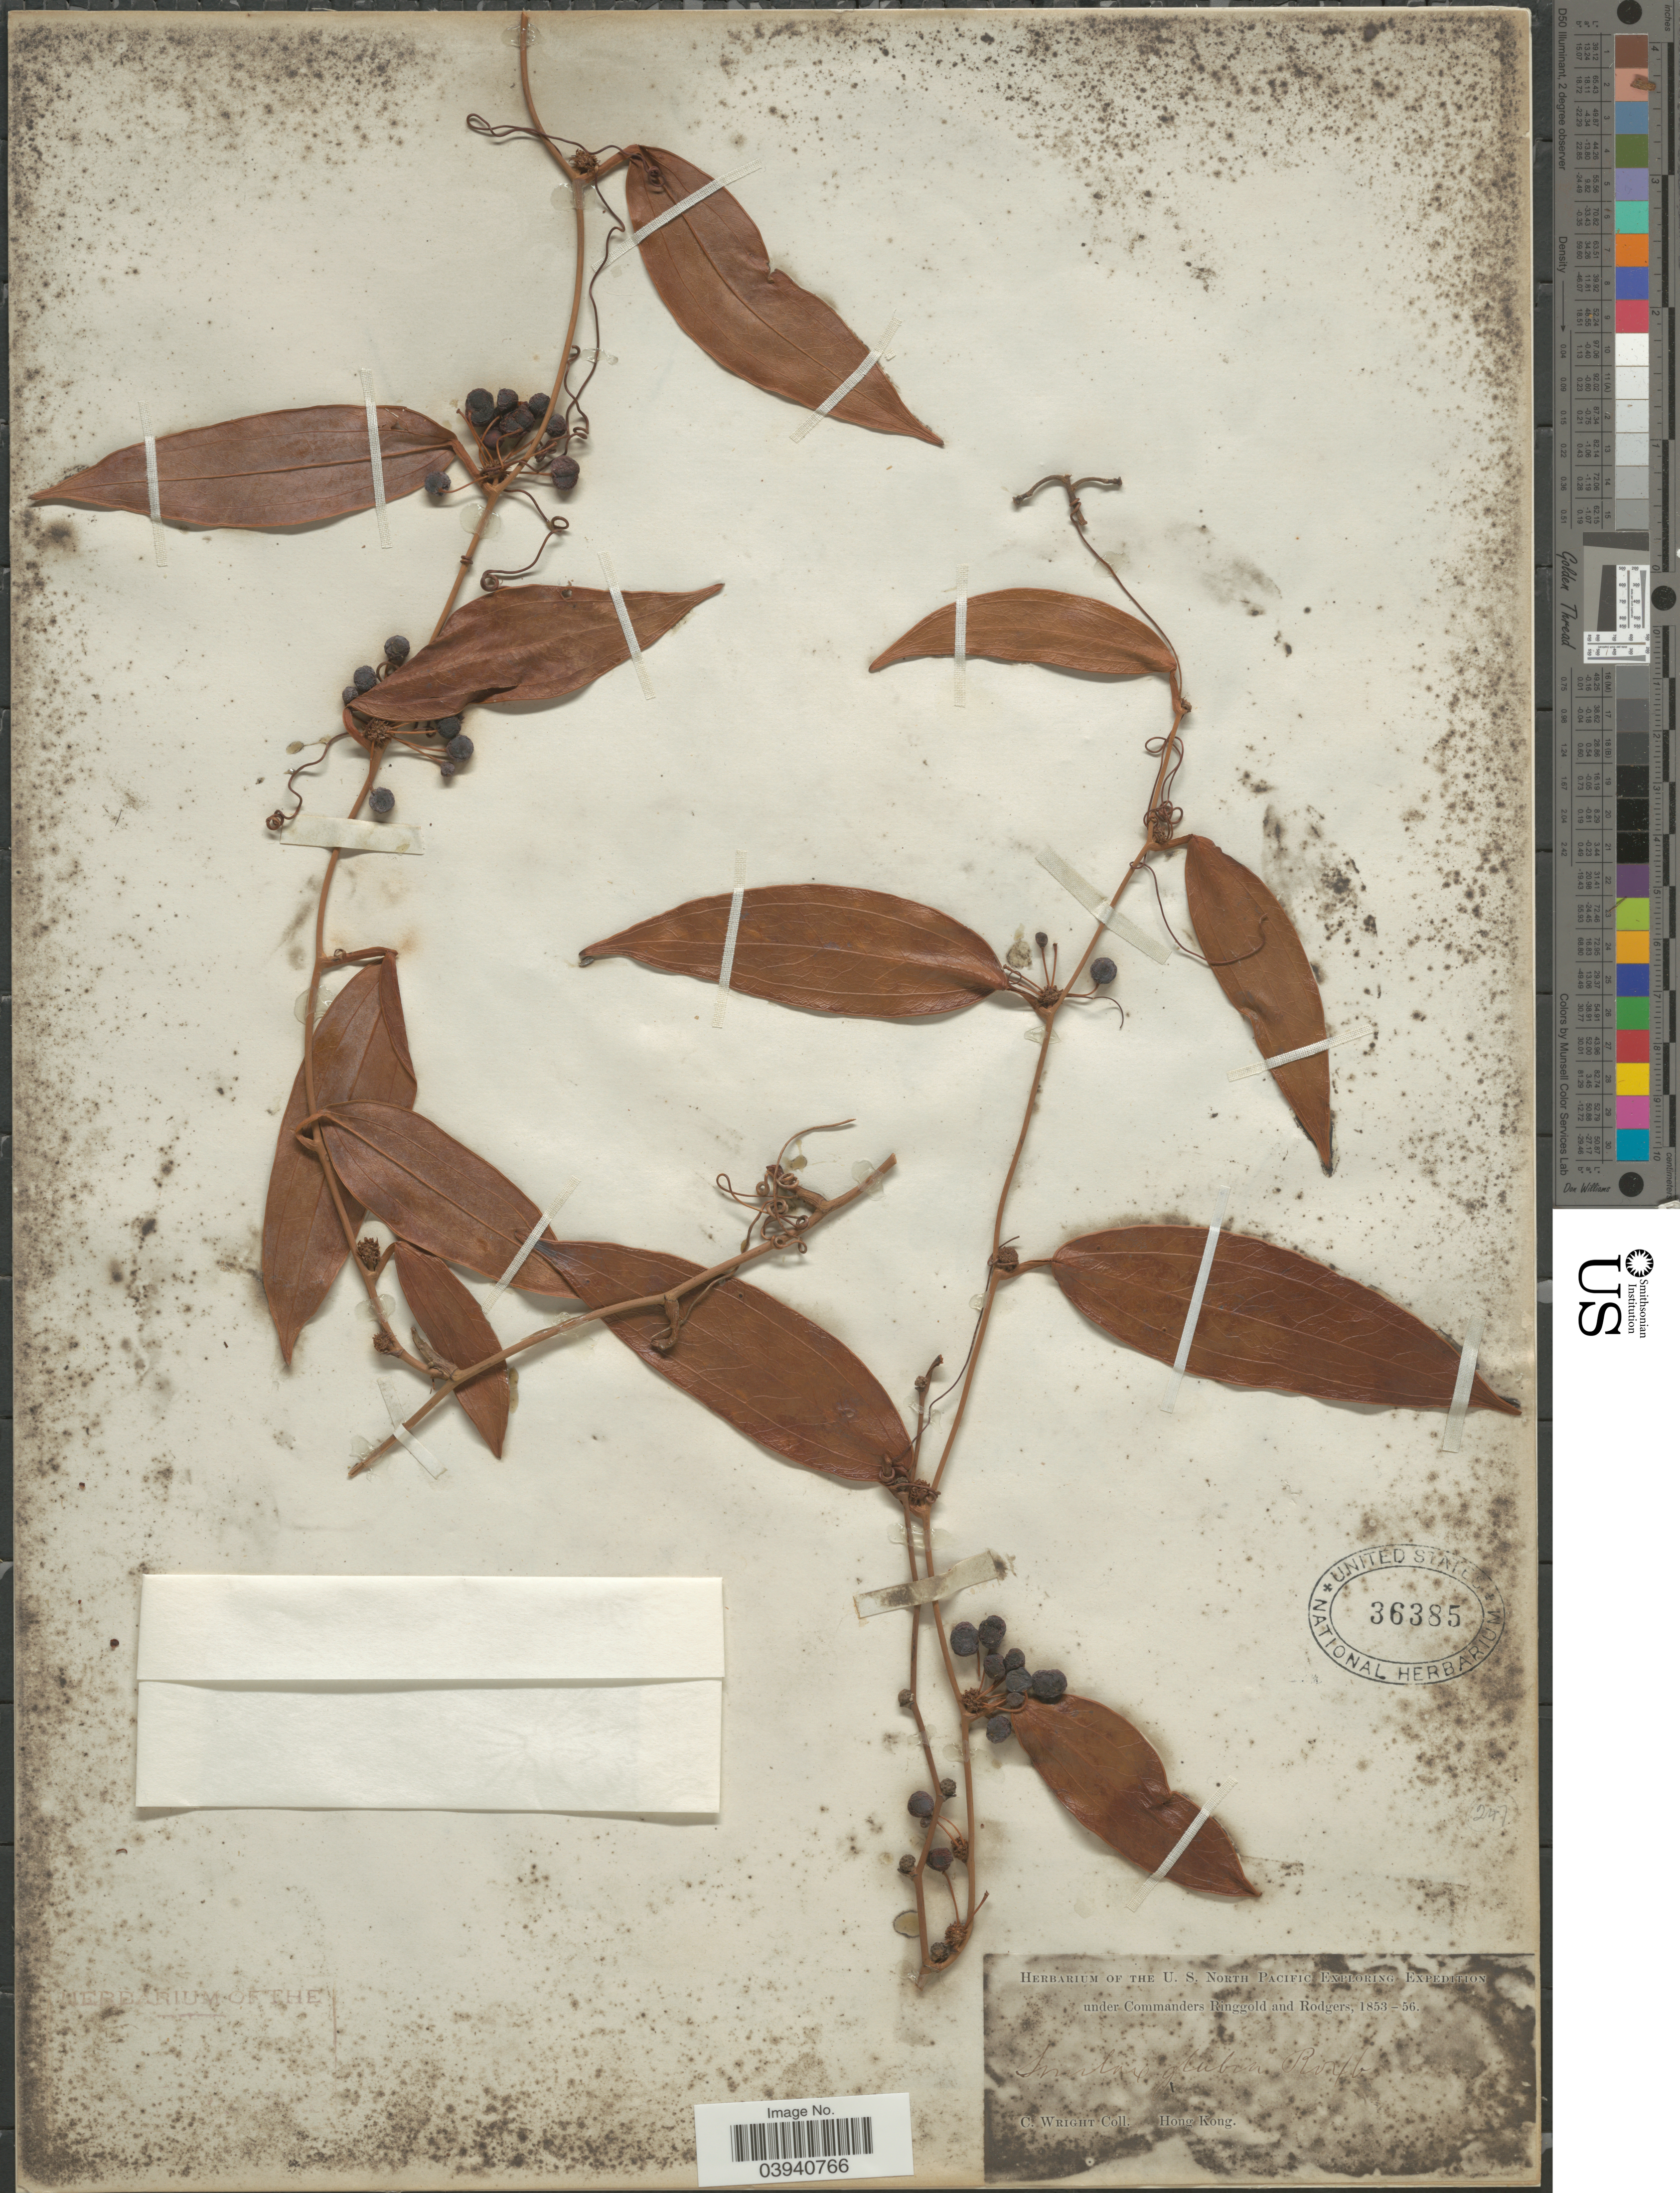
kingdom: Plantae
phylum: Tracheophyta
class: Liliopsida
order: Liliales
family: Smilacaceae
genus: Smilax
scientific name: Smilax glabra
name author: Roxb.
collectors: C. Wright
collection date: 1853/1856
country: China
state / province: Hong Kong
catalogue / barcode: US 36385